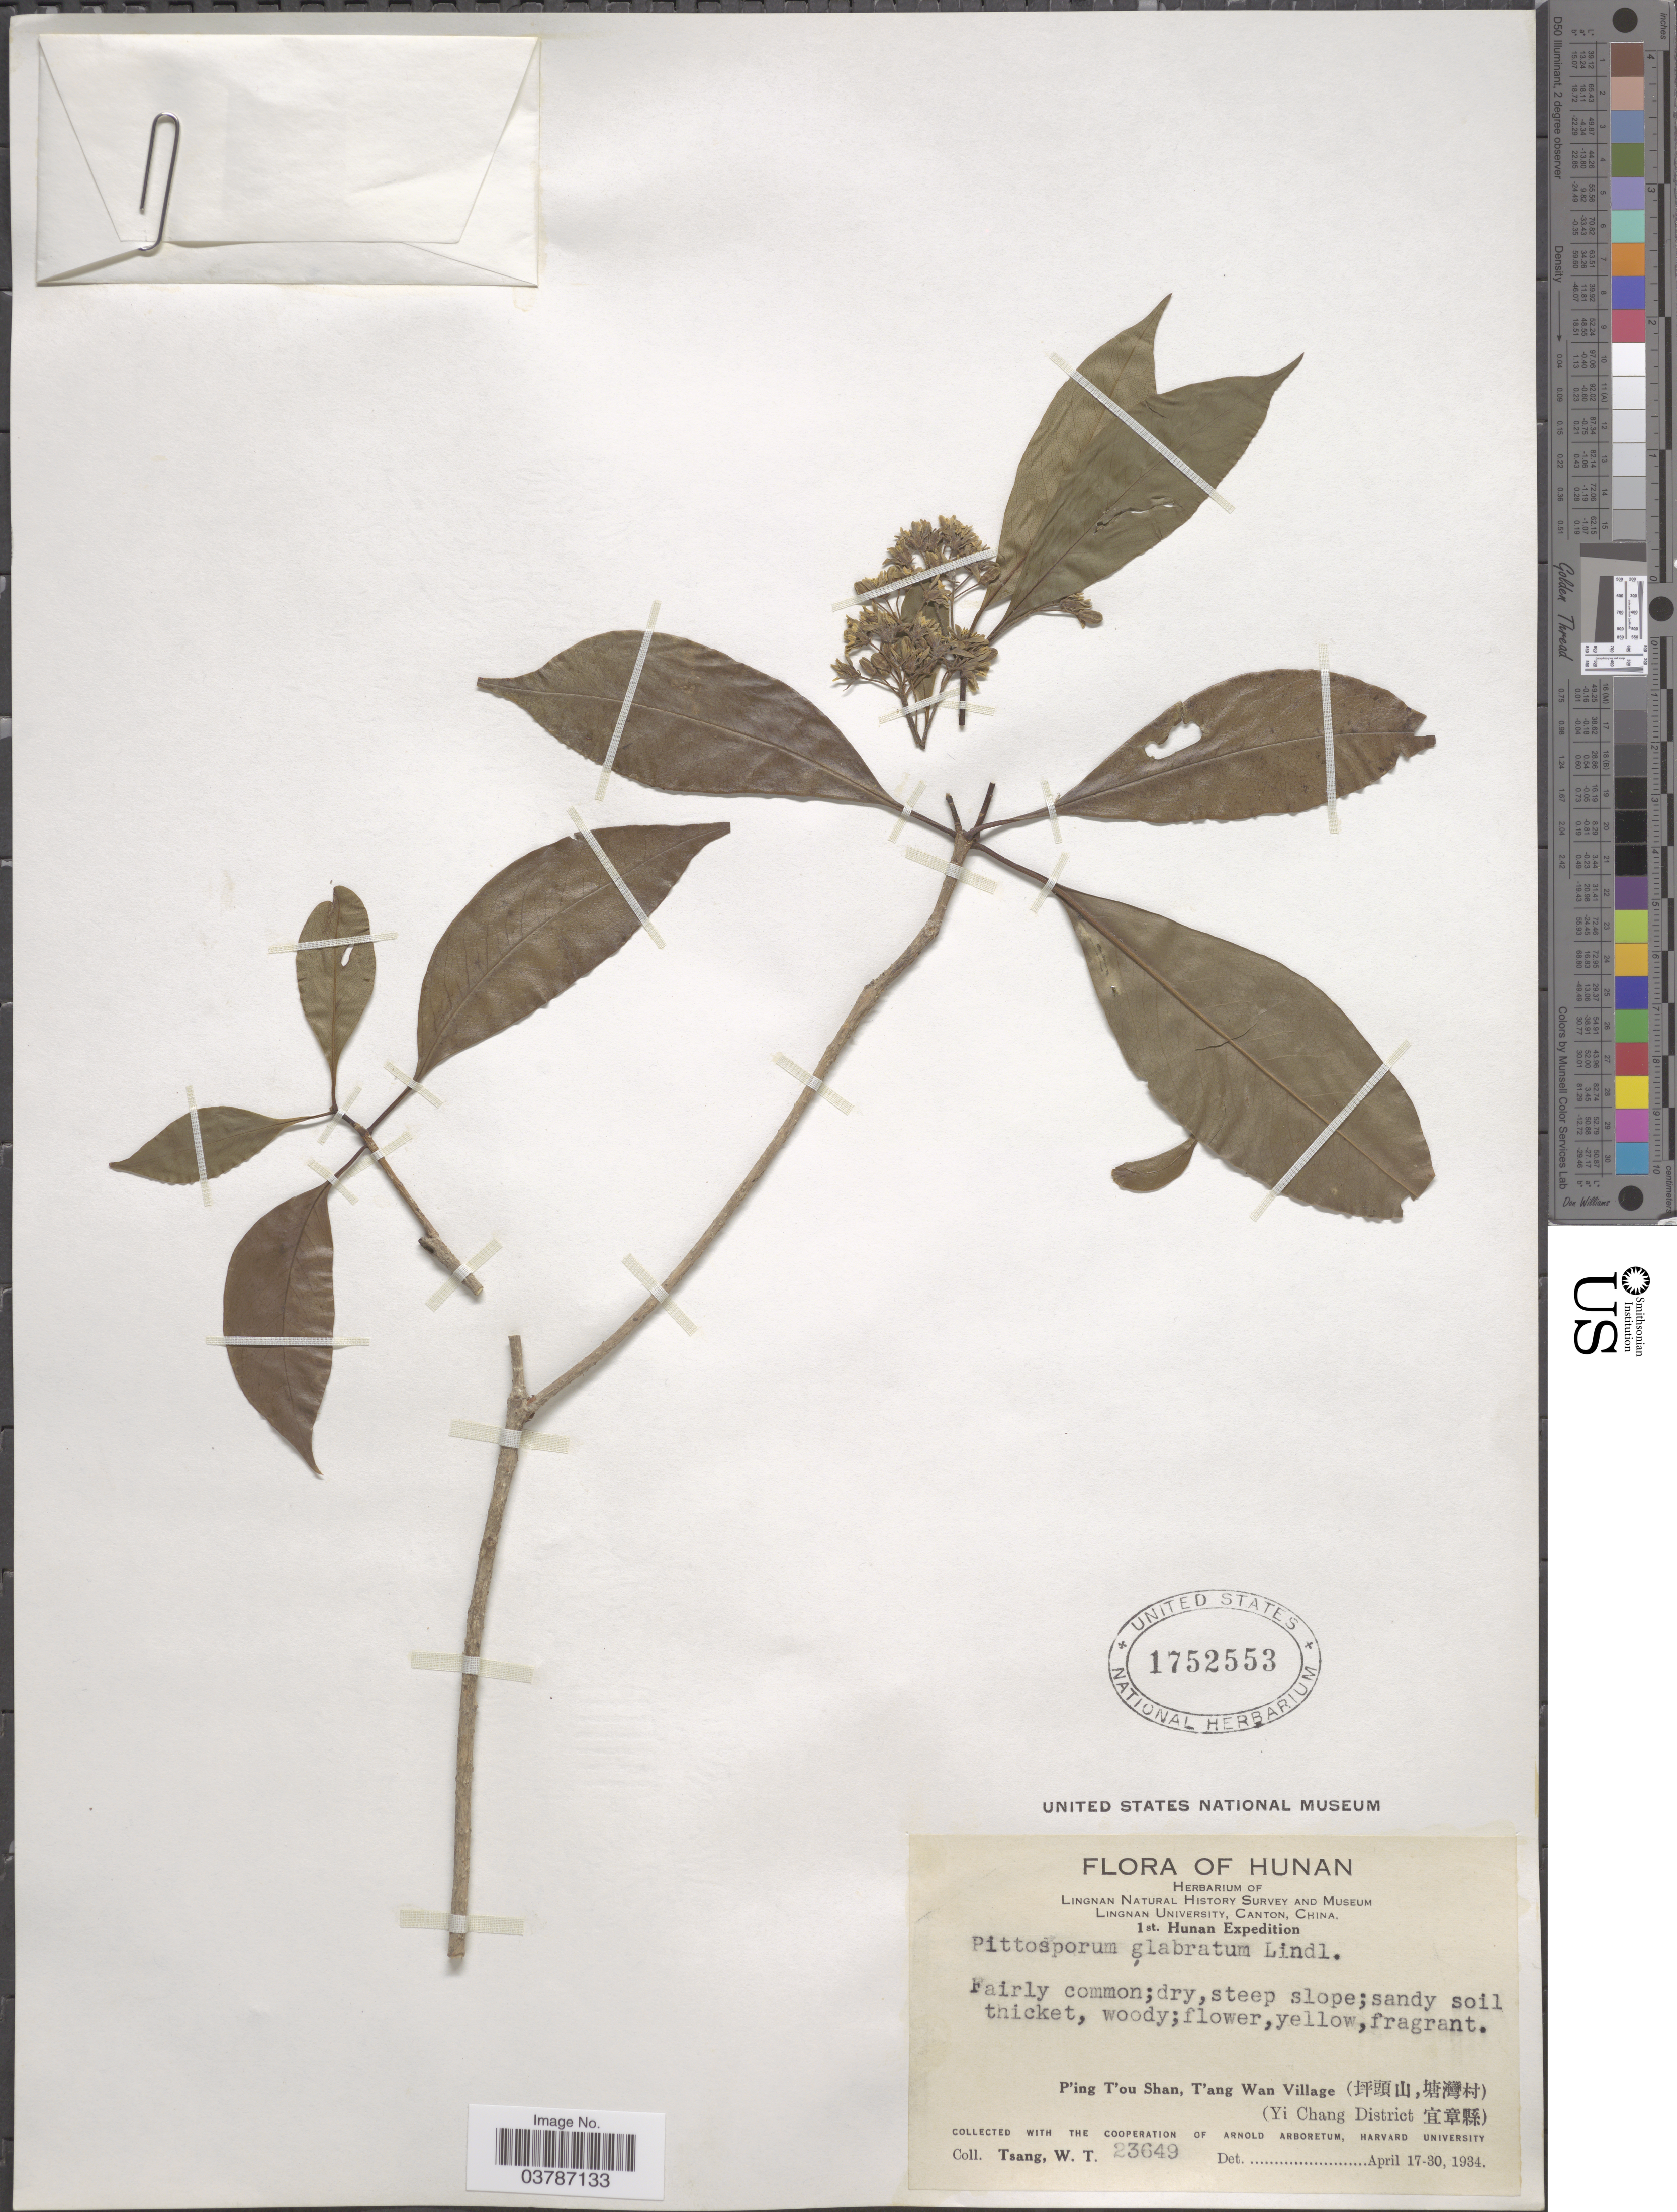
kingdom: Plantae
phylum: Tracheophyta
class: Magnoliopsida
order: Apiales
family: Pittosporaceae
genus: Pittosporum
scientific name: Pittosporum glabratum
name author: Lindl.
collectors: W. T. Tsang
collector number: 23649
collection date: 1934-04-17/1934-04-30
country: China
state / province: Hunan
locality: P'ing T'ou Shan, T'ang Wan Village (X). (Yi Chang District X).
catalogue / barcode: US 1752553